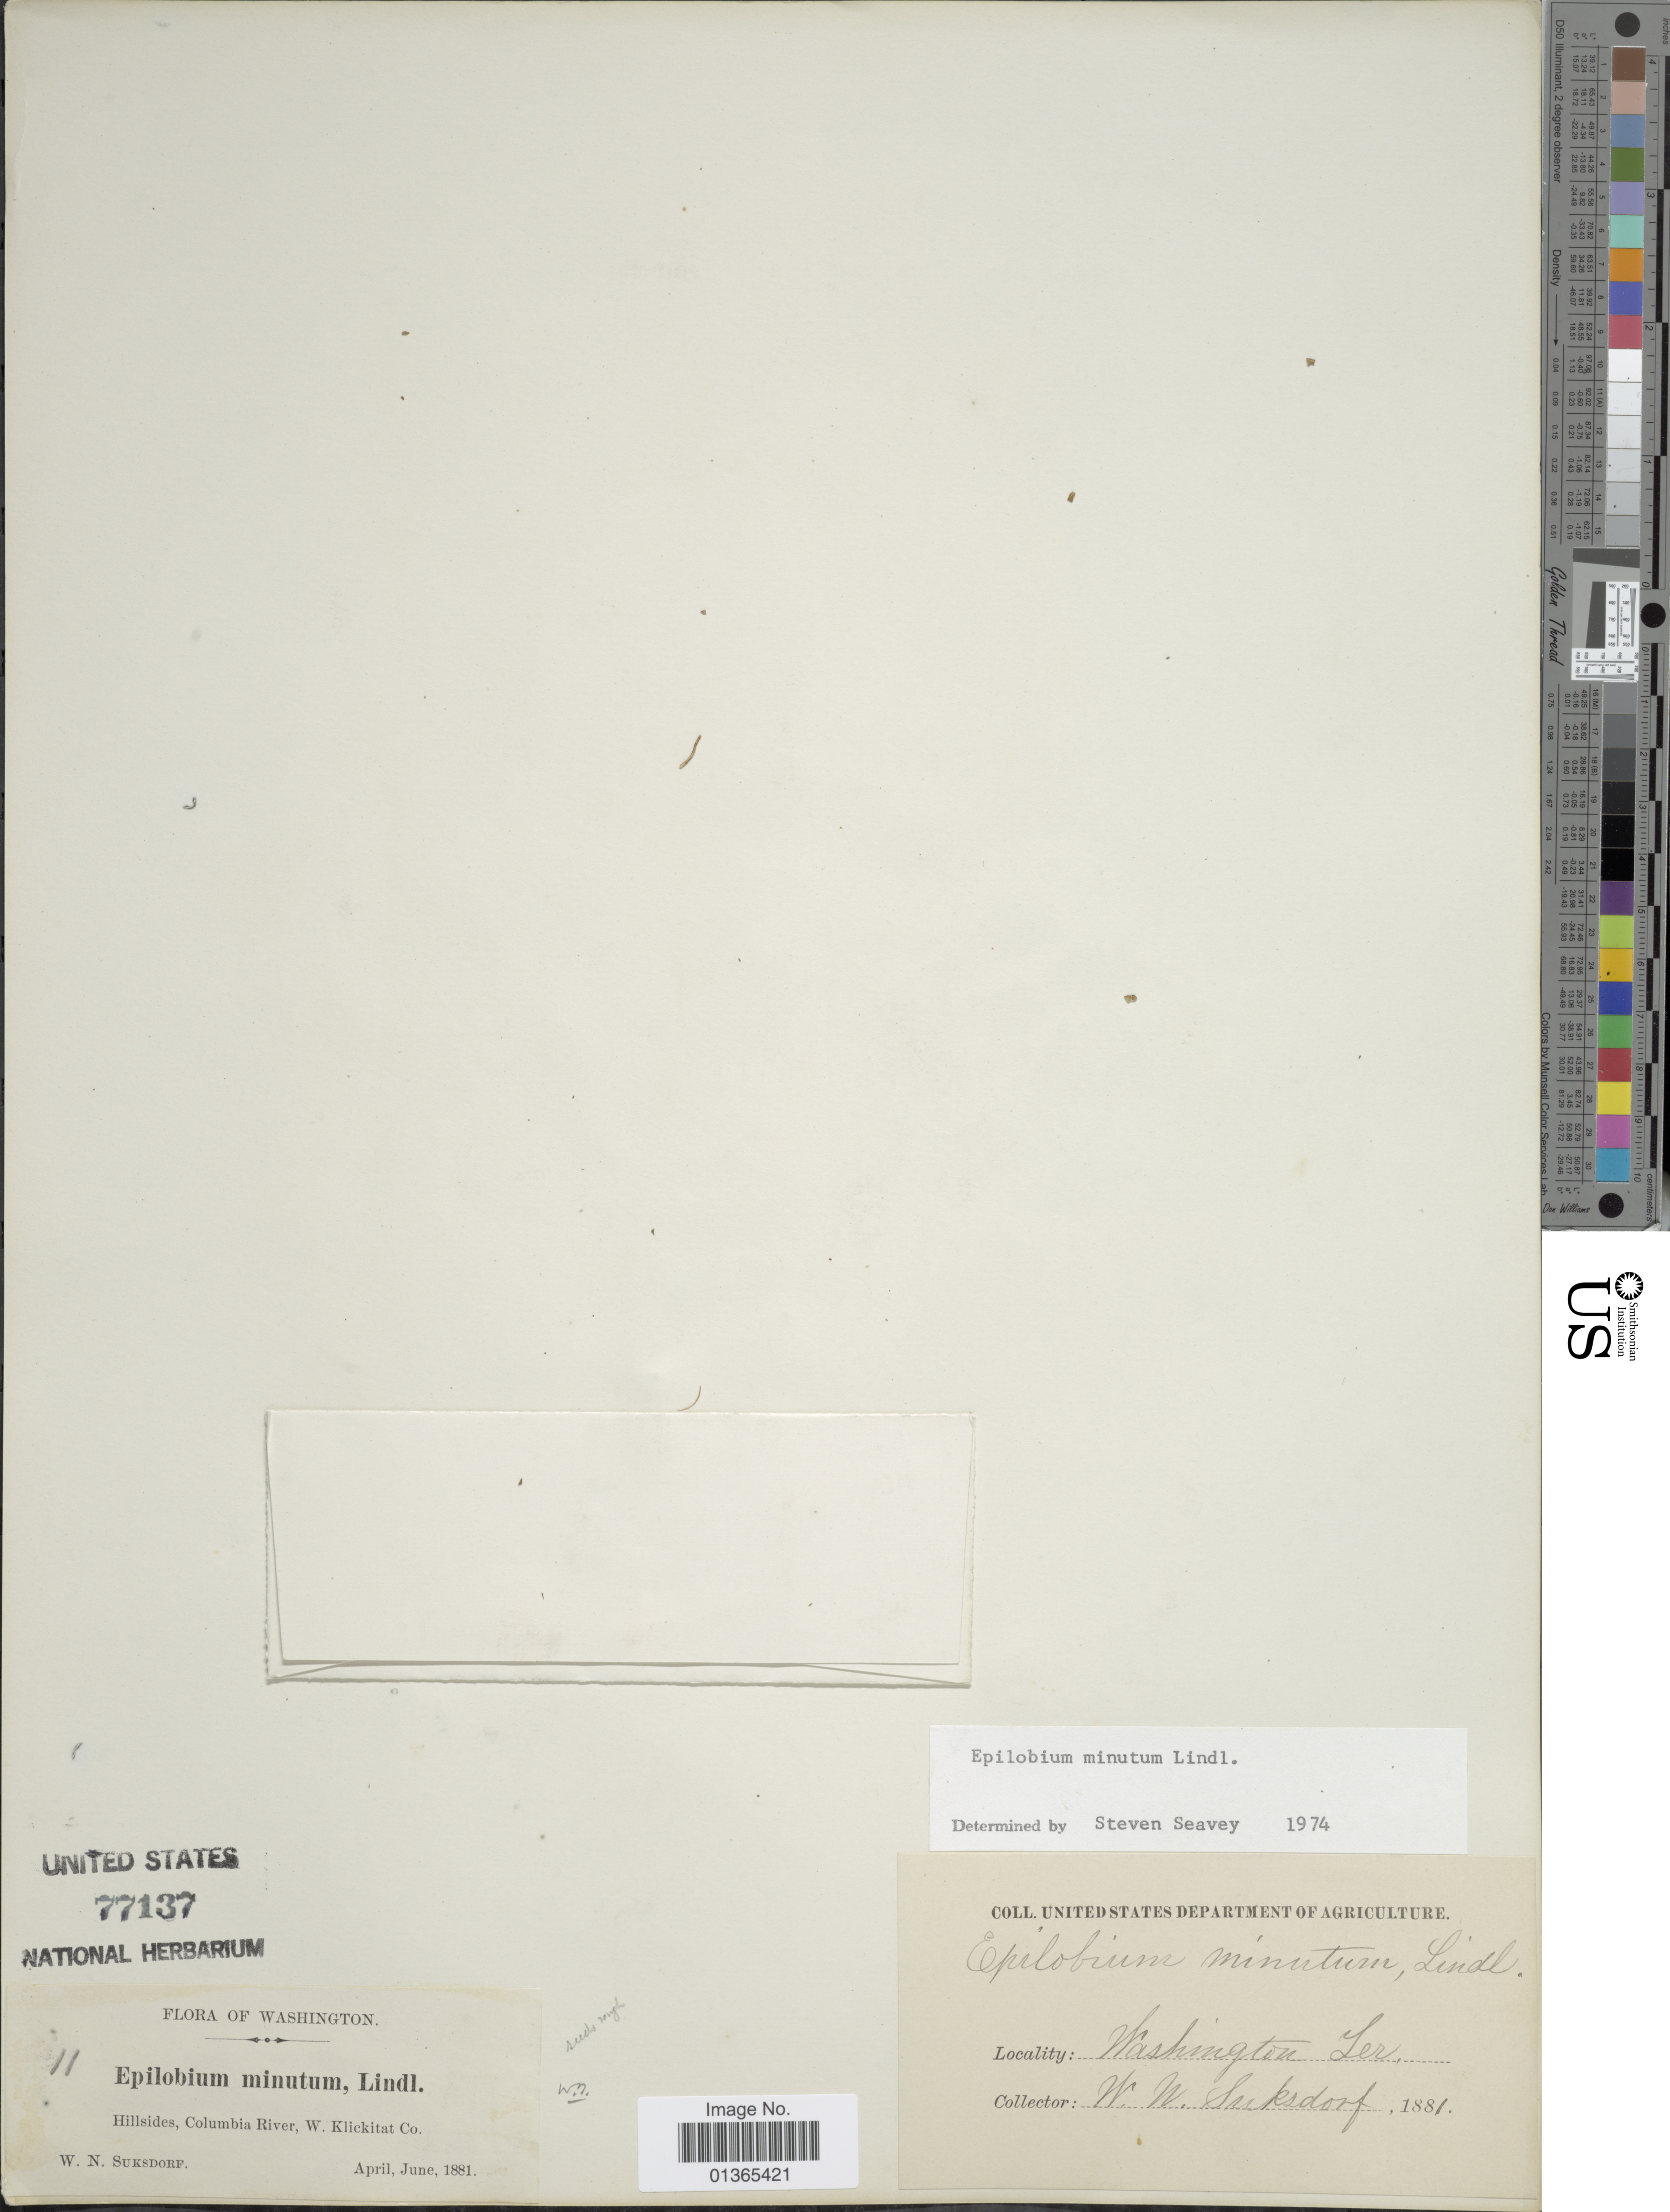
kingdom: Plantae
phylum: Tracheophyta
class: Magnoliopsida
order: Myrtales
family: Onagraceae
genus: Epilobium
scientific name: Epilobium minutum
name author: Lindl. ex Lehm.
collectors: W. N. Suksdorf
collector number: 11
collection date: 1881-04/1881-06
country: United States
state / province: Washington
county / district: Klickitat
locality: Hillsides, Columbia River, W. Klickitat Co.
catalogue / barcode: US 77137